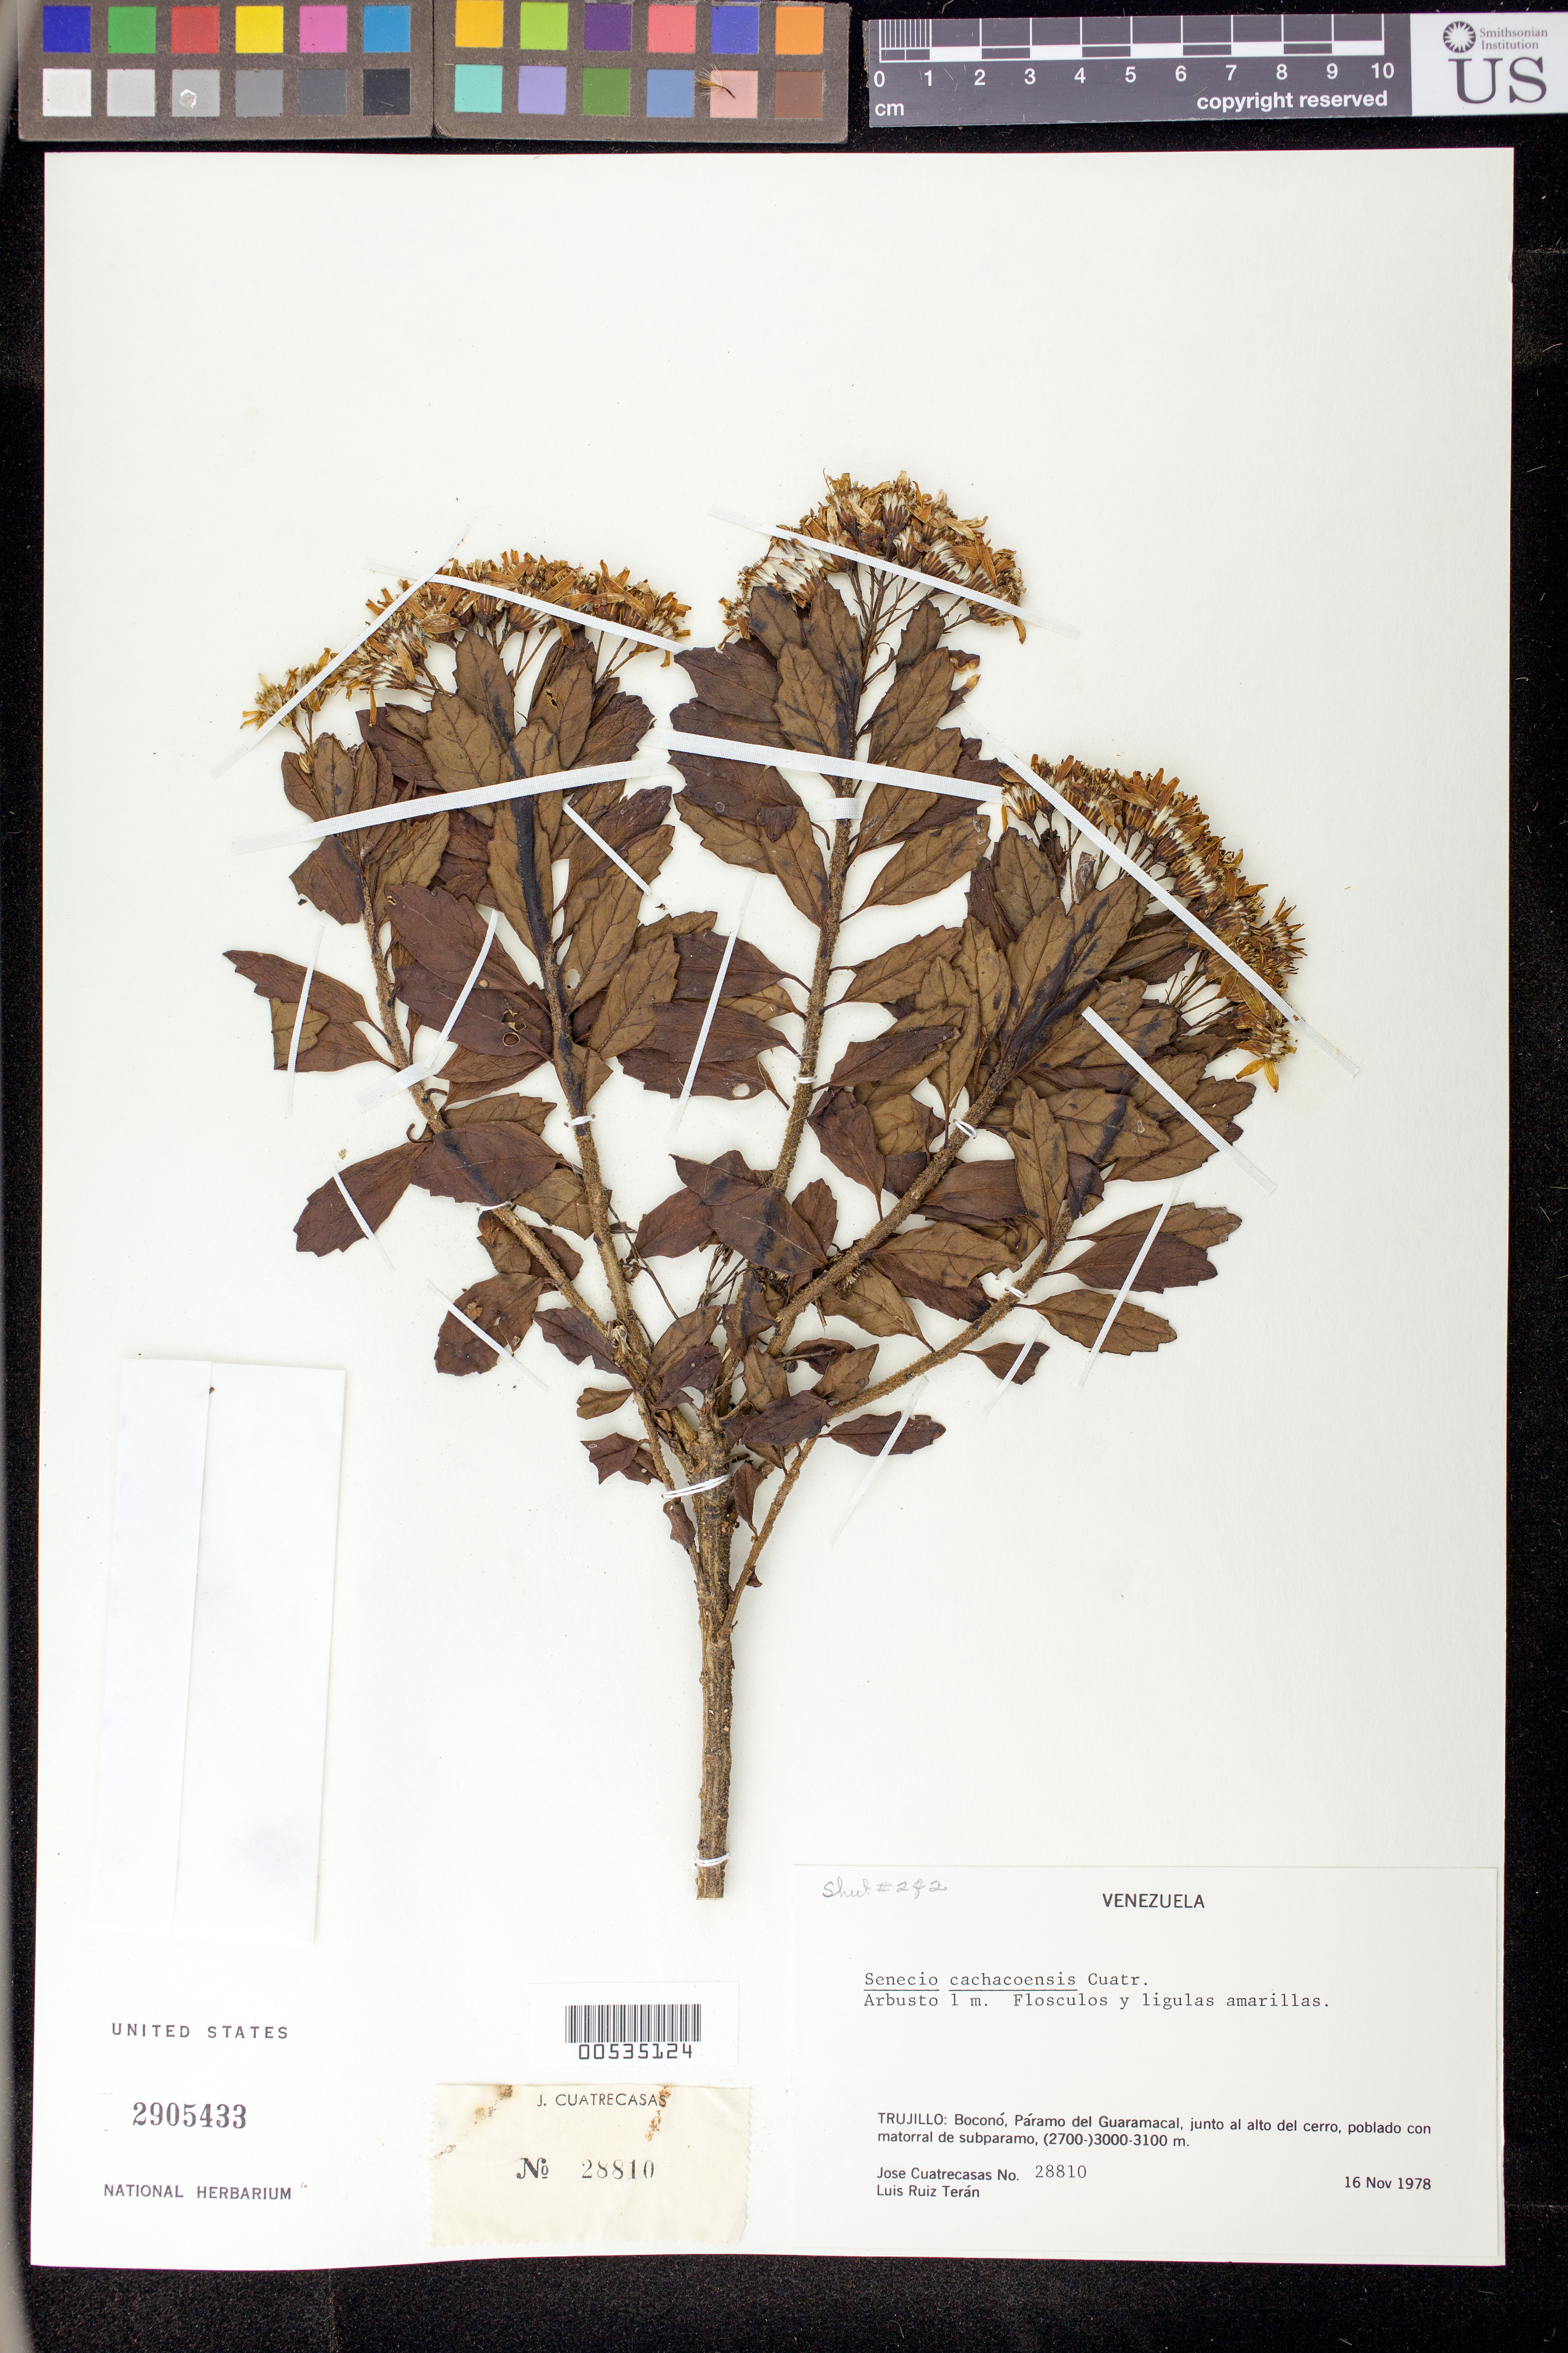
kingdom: Plantae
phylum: Tracheophyta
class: Magnoliopsida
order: Asterales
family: Asteraceae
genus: Pentacalia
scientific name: Pentacalia cachacoensis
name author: (Cuatrec.) Cuatrec.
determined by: Cuatrecasas, J.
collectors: J. Cuatrecasas & L. E. Ruíz-Terán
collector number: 28810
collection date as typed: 16 Nov 1978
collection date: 1978-11-16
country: Venezuela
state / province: Trujillo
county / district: Boconó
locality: Páramo de Guaramacal, junto al alto del cerro, poblado con matorral de subparamo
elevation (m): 2700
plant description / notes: F, MA, NY, US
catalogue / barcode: US 2905433